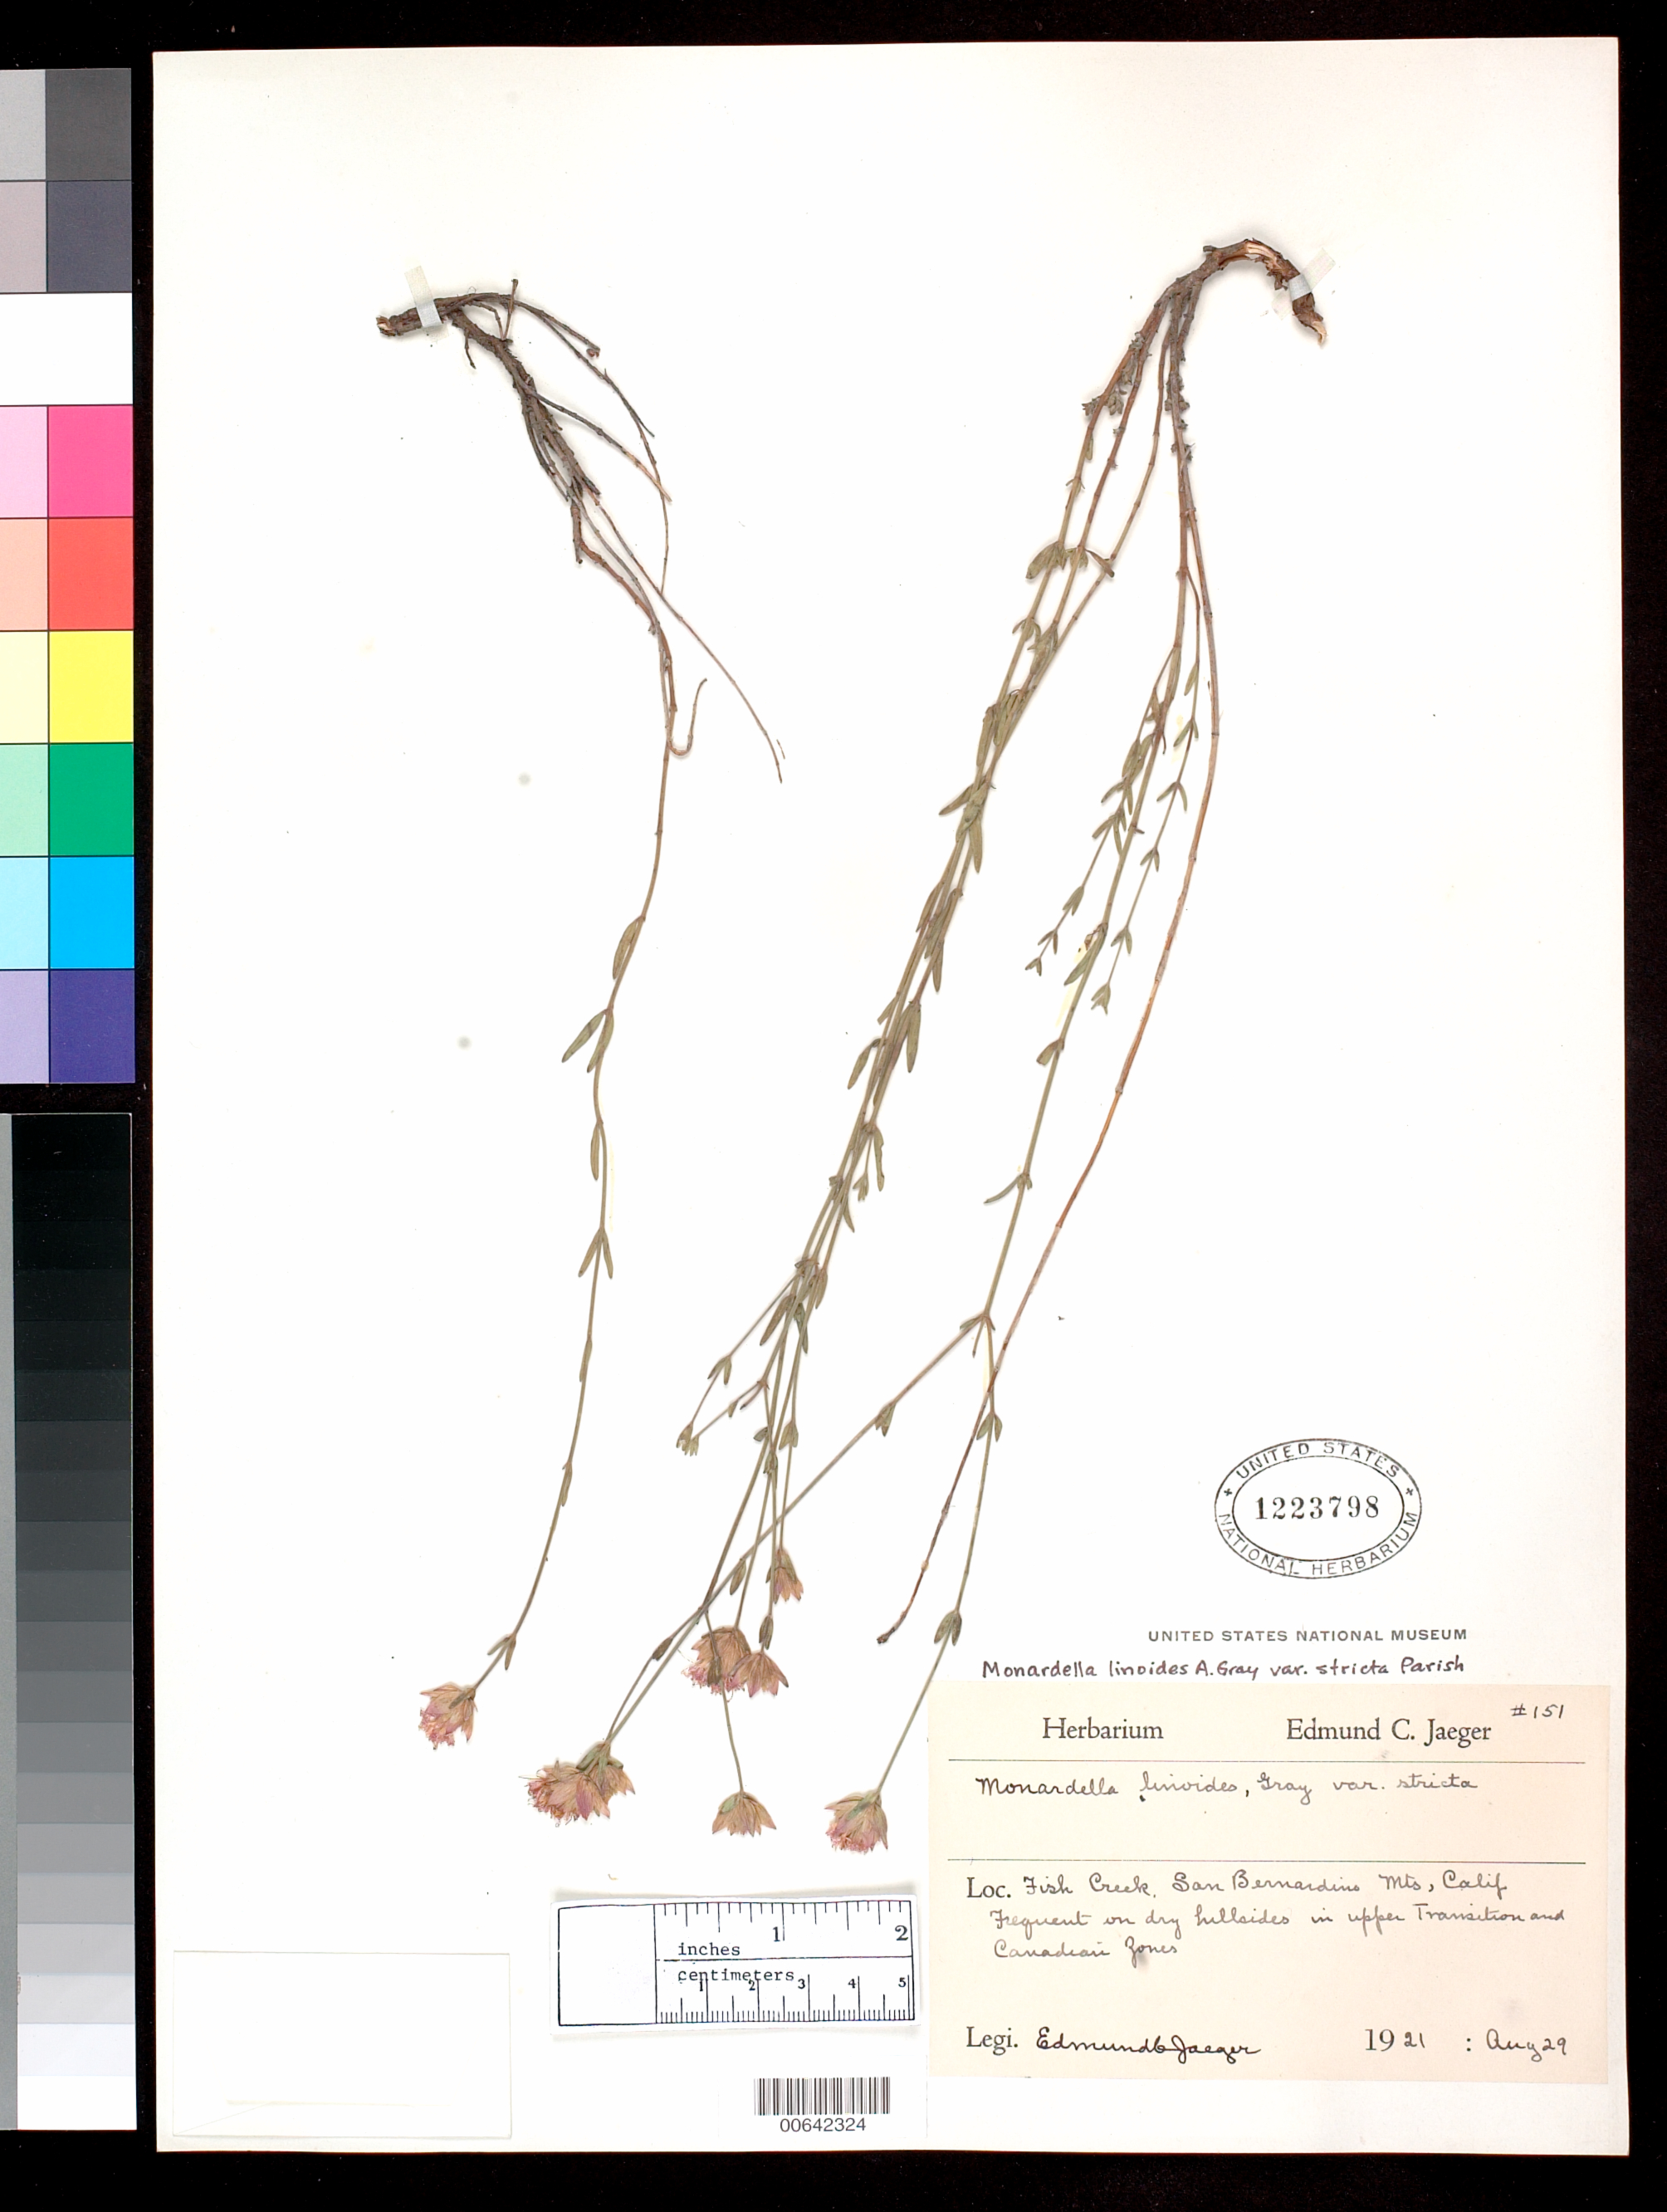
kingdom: Plantae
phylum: Tracheophyta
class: Magnoliopsida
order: Lamiales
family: Lamiaceae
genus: Monardella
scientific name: Monardella linoides var. stricta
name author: Parish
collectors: E. Jaeger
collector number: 151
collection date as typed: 29 Aug 1921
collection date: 1921-08-29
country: United States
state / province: California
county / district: San Bernardino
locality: Fish Creek, San Bernardino Mts.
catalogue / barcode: US 1223798